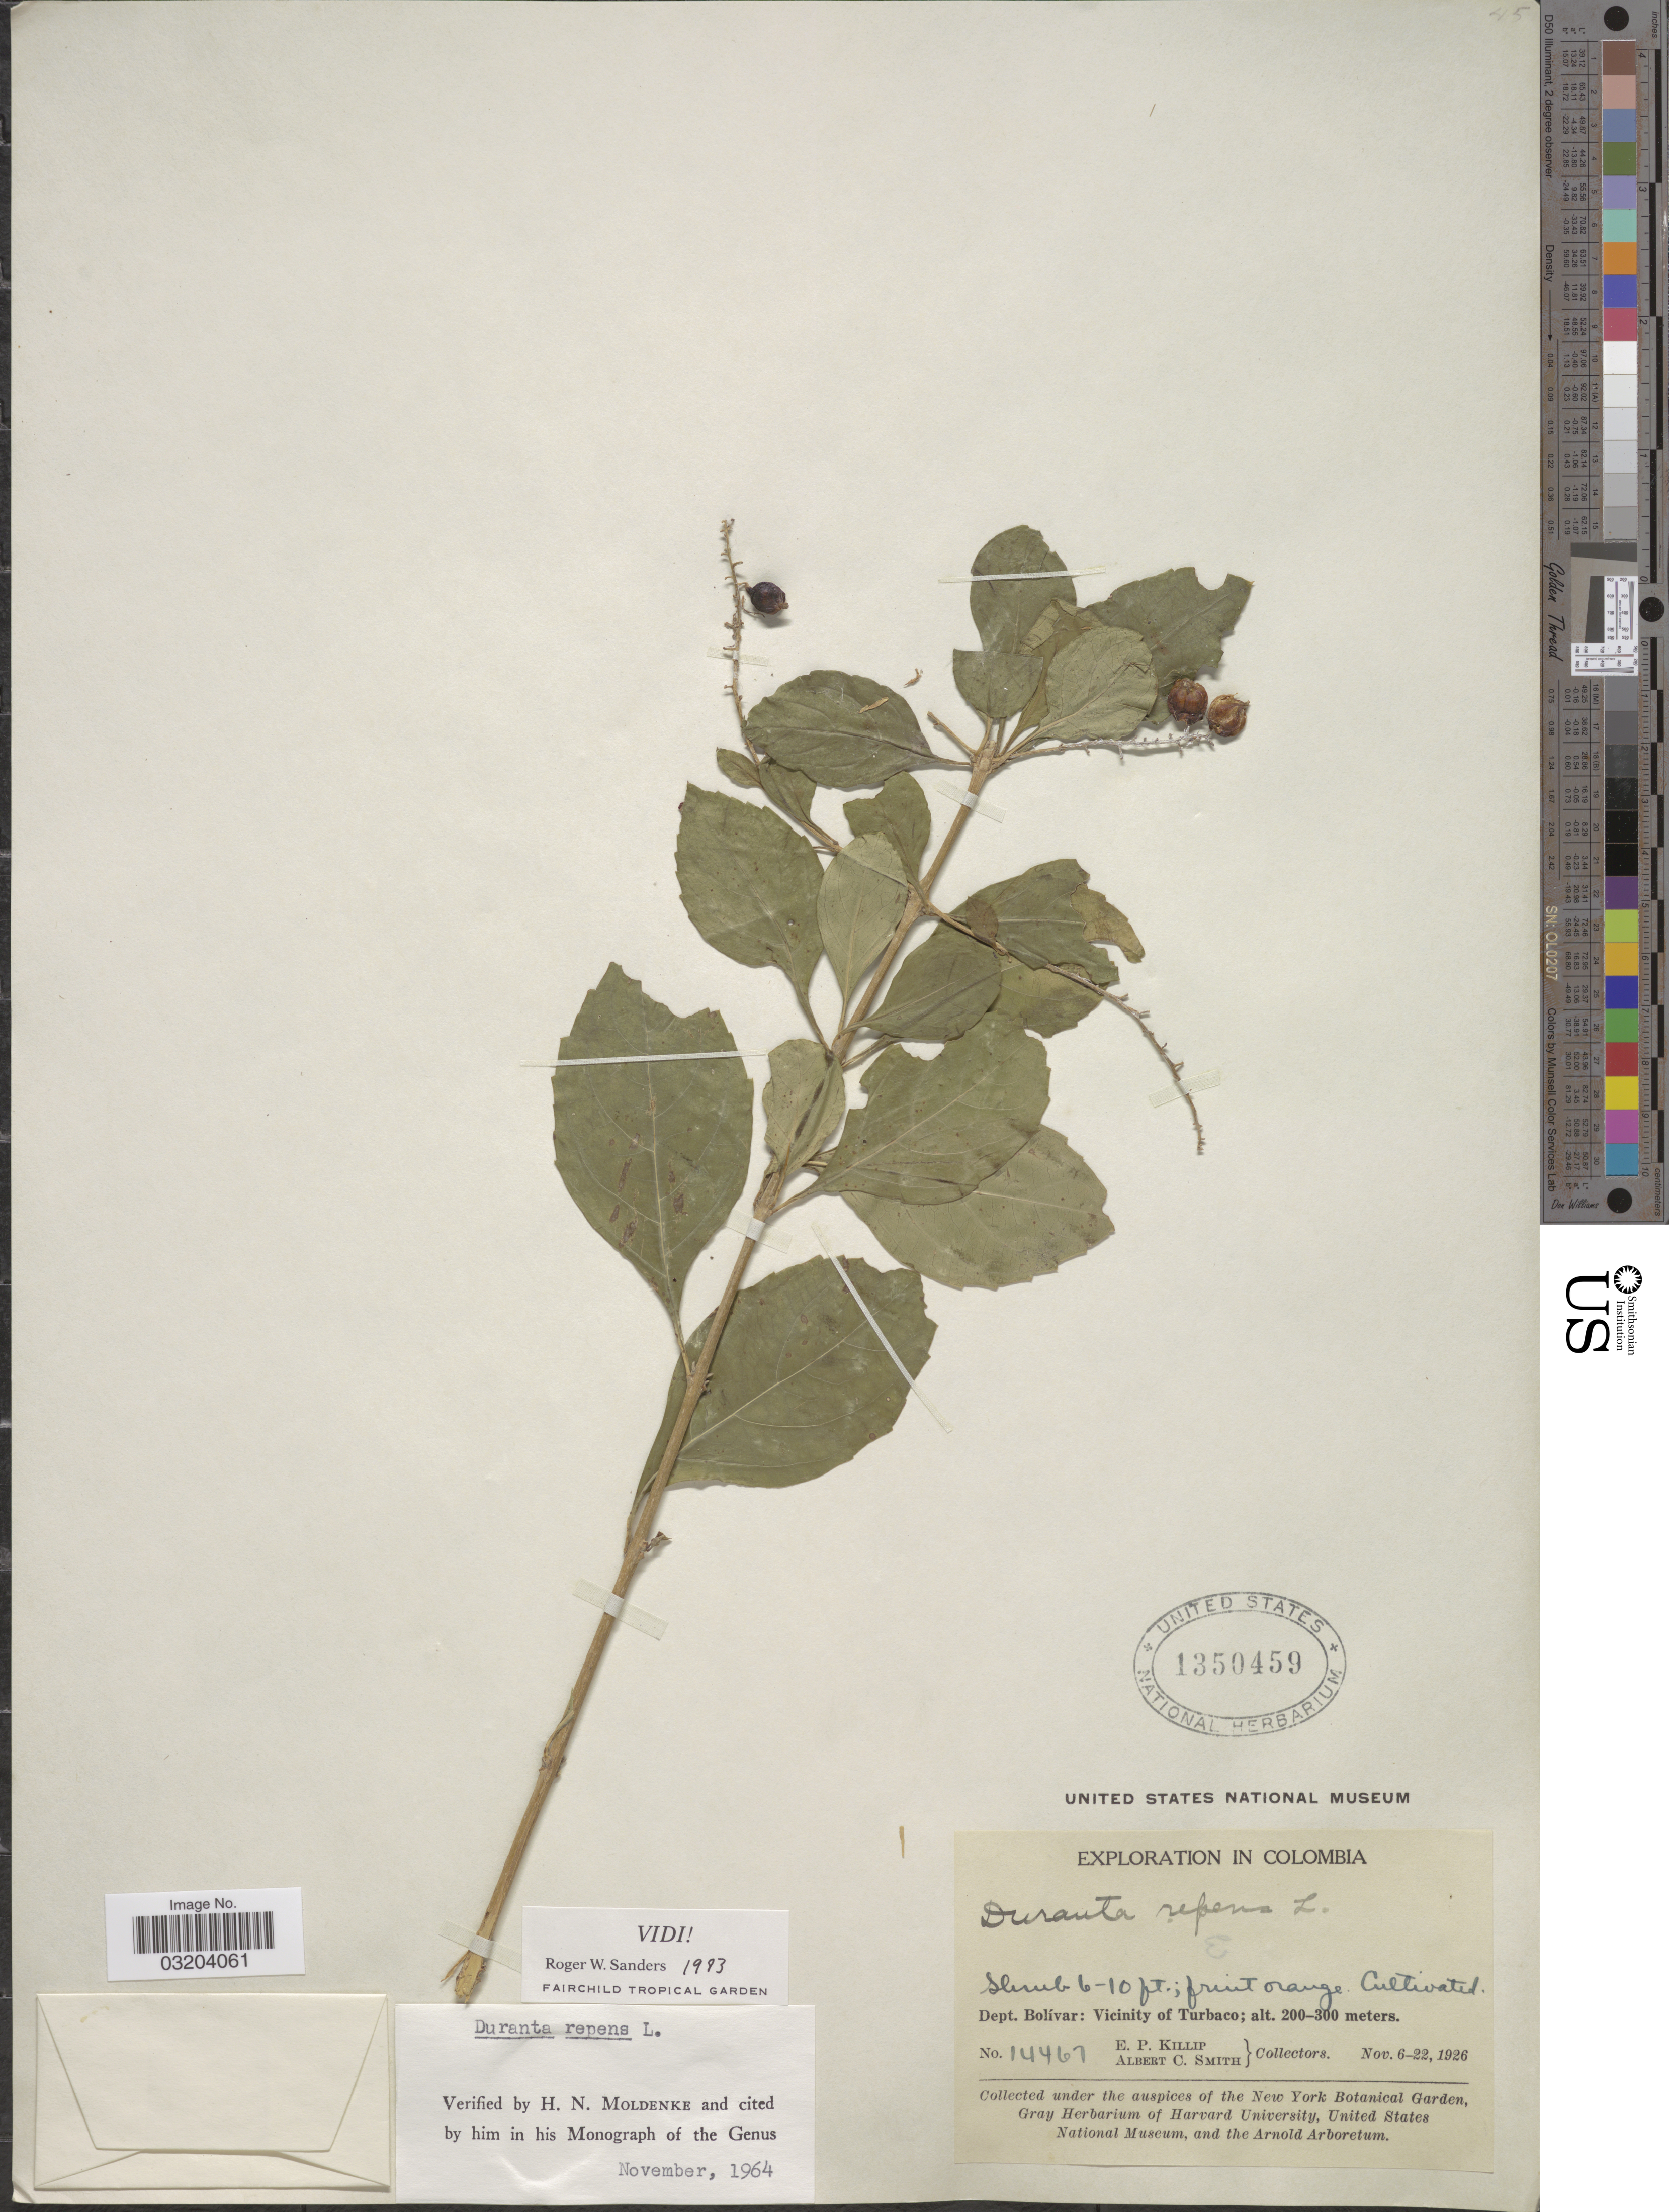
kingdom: Plantae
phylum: Tracheophyta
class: Magnoliopsida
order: Lamiales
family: Verbenaceae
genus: Duranta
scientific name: Duranta erecta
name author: L.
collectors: E. P. Killip & A. C. Smith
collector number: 14467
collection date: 1926-11-06/1926-11-22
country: Colombia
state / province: Bolívar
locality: Dept. Bolívar: Vicinity of Turbaco.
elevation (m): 200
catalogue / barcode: US 1350459